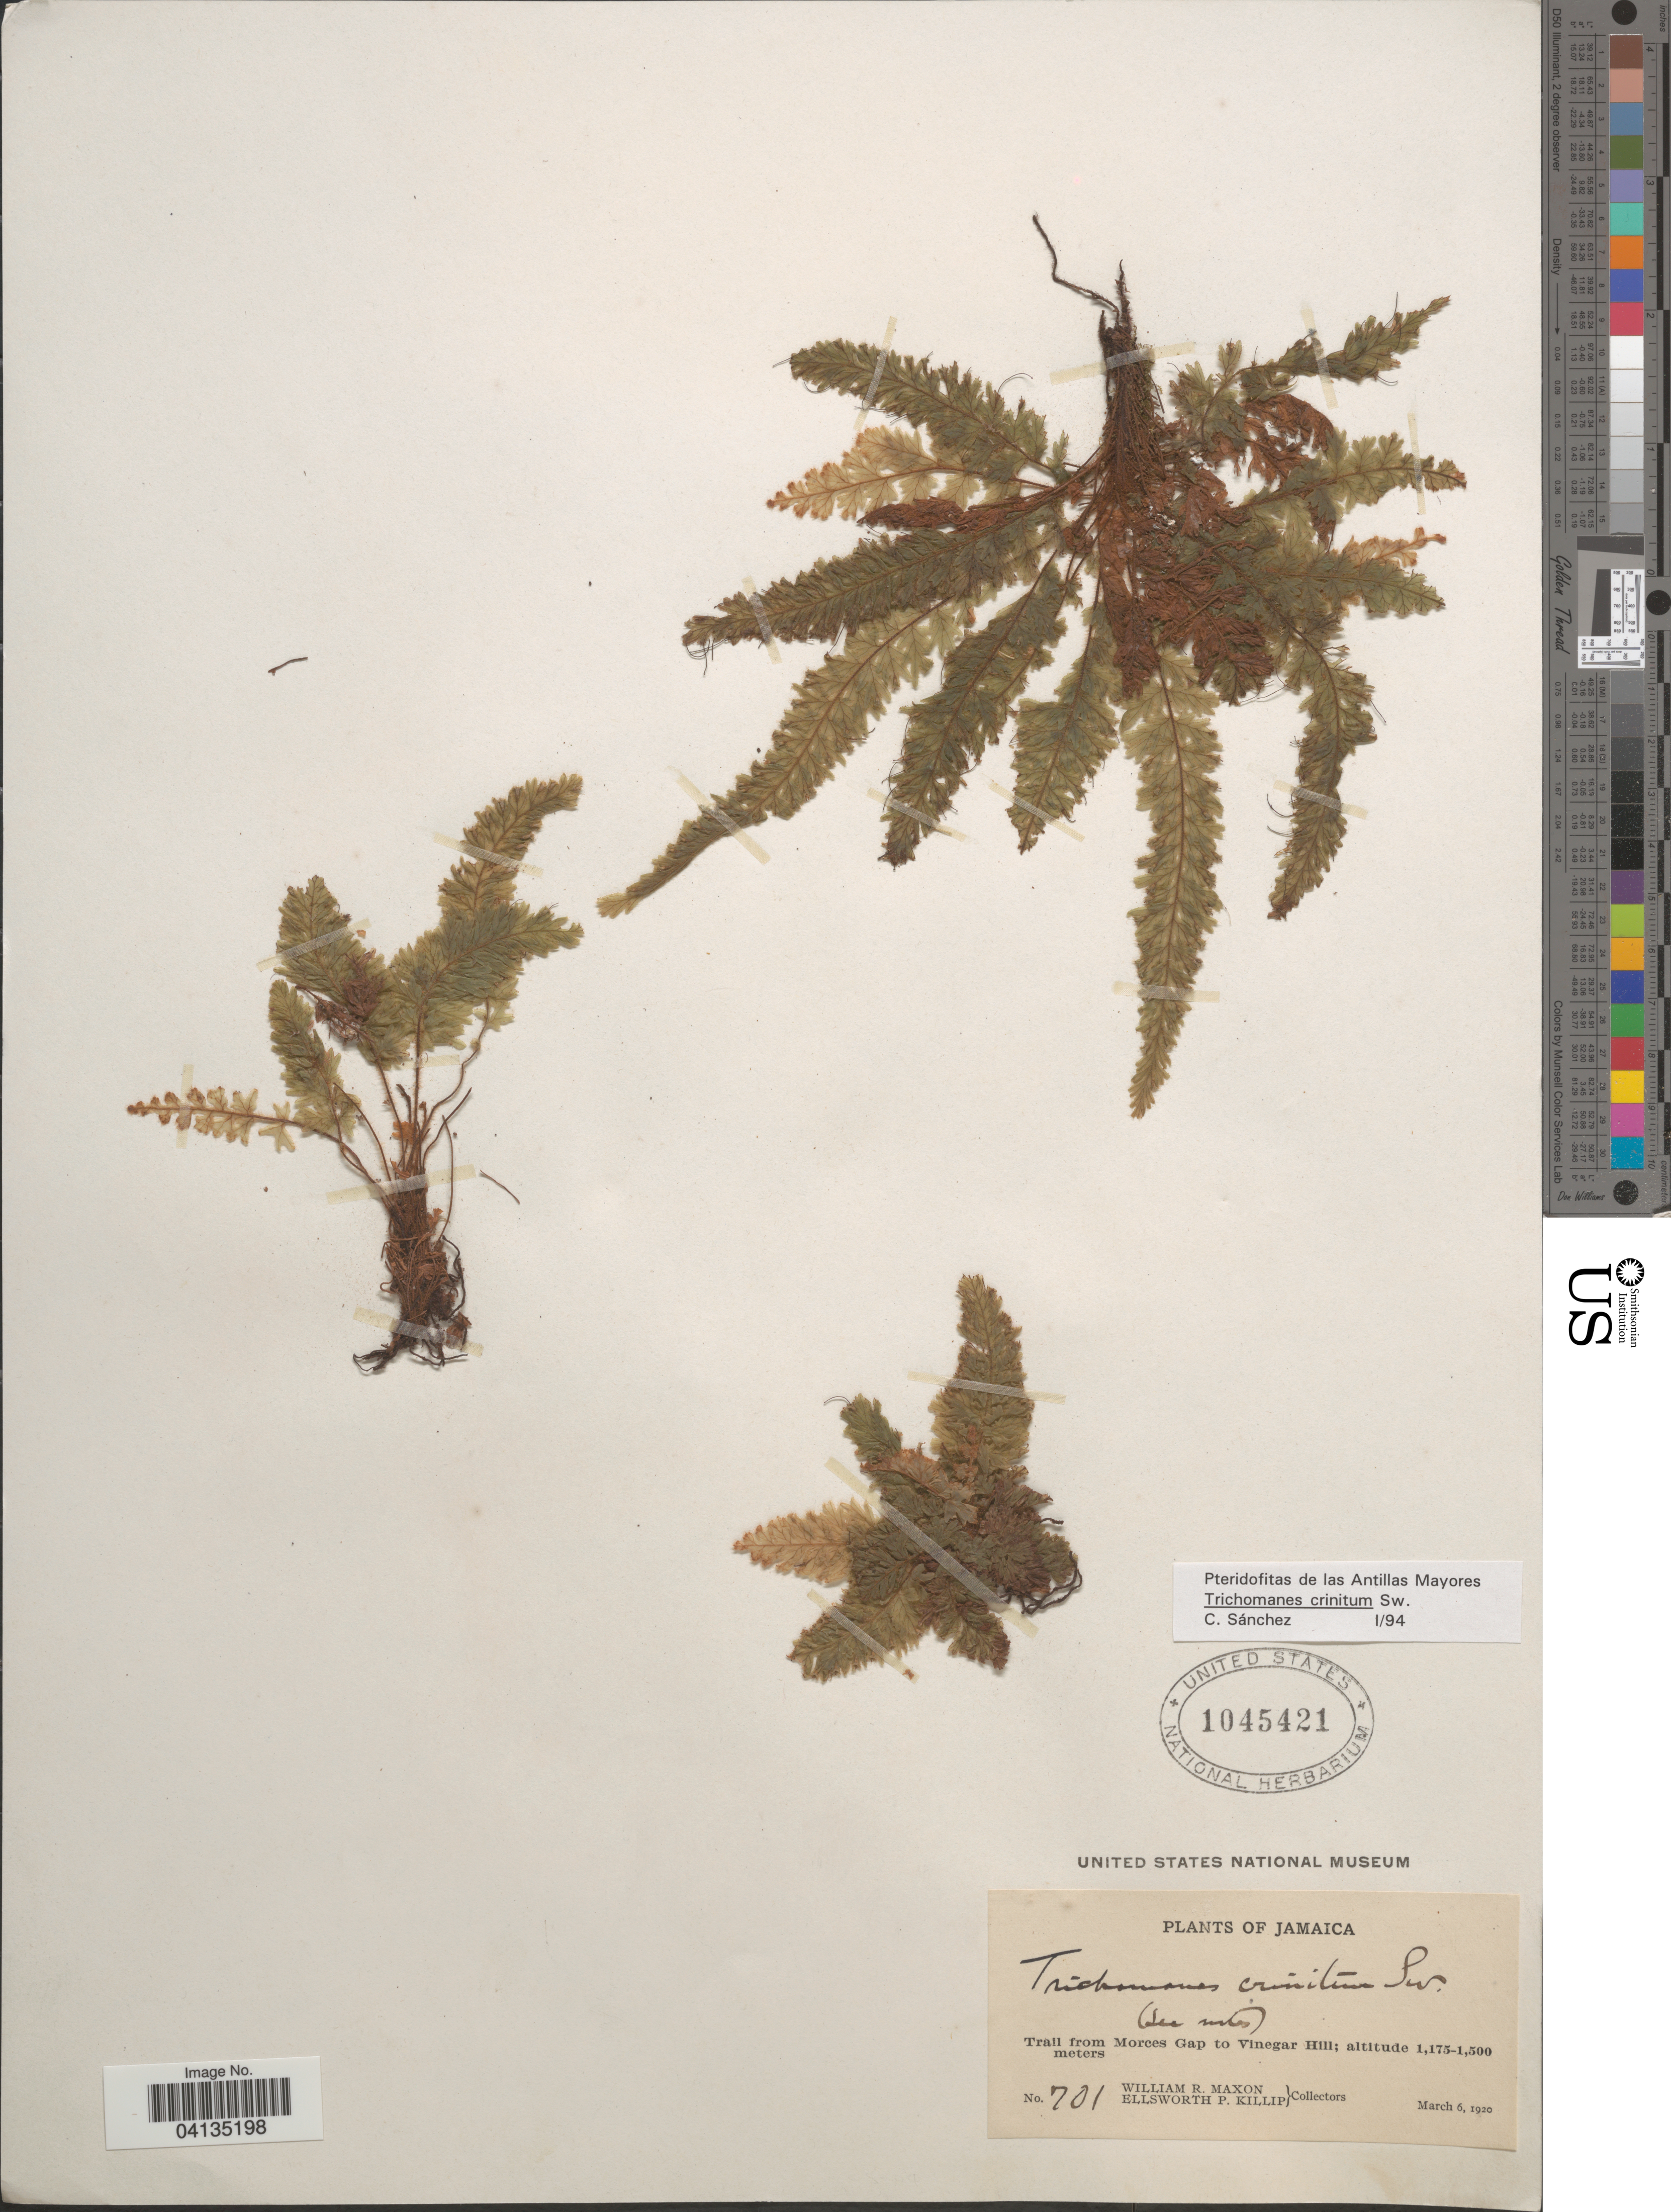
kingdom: Plantae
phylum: Tracheophyta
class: Polypodiopsida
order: Hymenophyllales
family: Hymenophyllaceae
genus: Trichomanes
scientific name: Trichomanes crinitum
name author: Sw.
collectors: W. R. Maxon & E. P. Killip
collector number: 701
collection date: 1920-03-06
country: Jamaica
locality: Trail from Morces Gap to Vinegar Hill.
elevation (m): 1175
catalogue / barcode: US 1045421